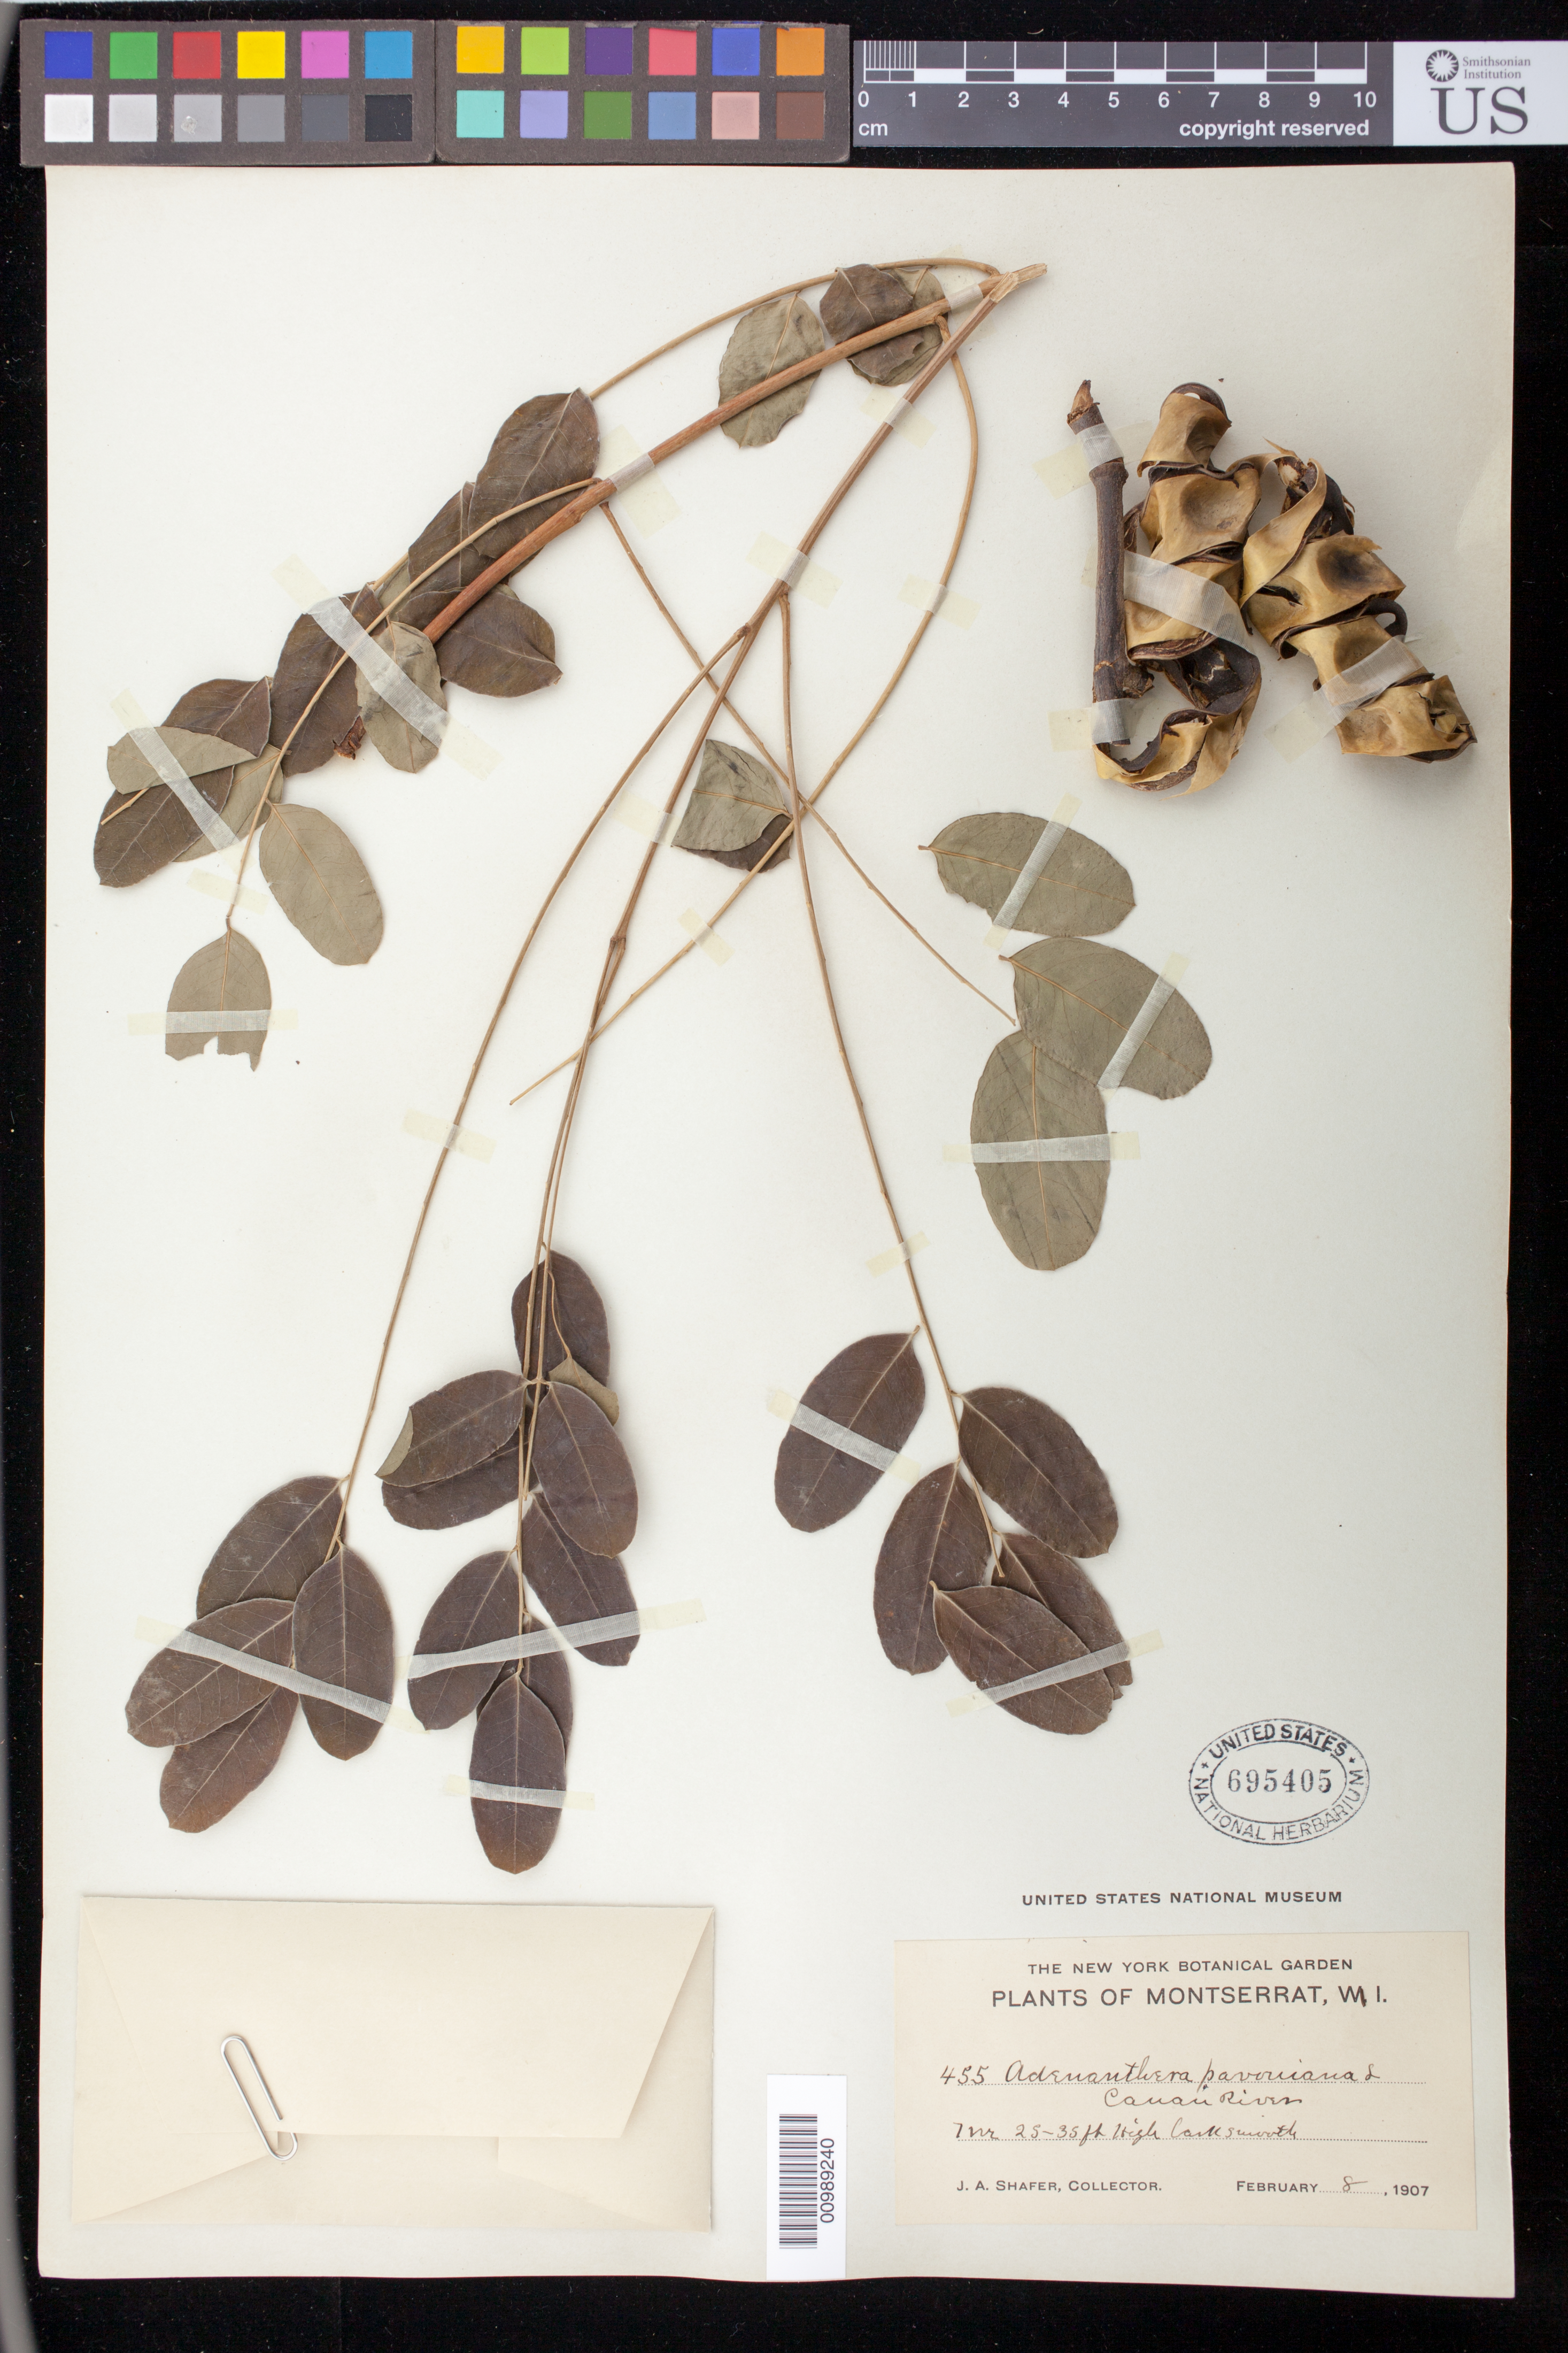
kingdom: Plantae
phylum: Tracheophyta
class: Magnoliopsida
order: Fabales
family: Fabaceae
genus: Adenanthera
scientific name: Adenanthera pavonina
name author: L.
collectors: J. A. Shafer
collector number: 455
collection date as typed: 08 Feb 1907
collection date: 1907-02-08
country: Montserrat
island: Montserrat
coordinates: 0 N, 0 E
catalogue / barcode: US 695405